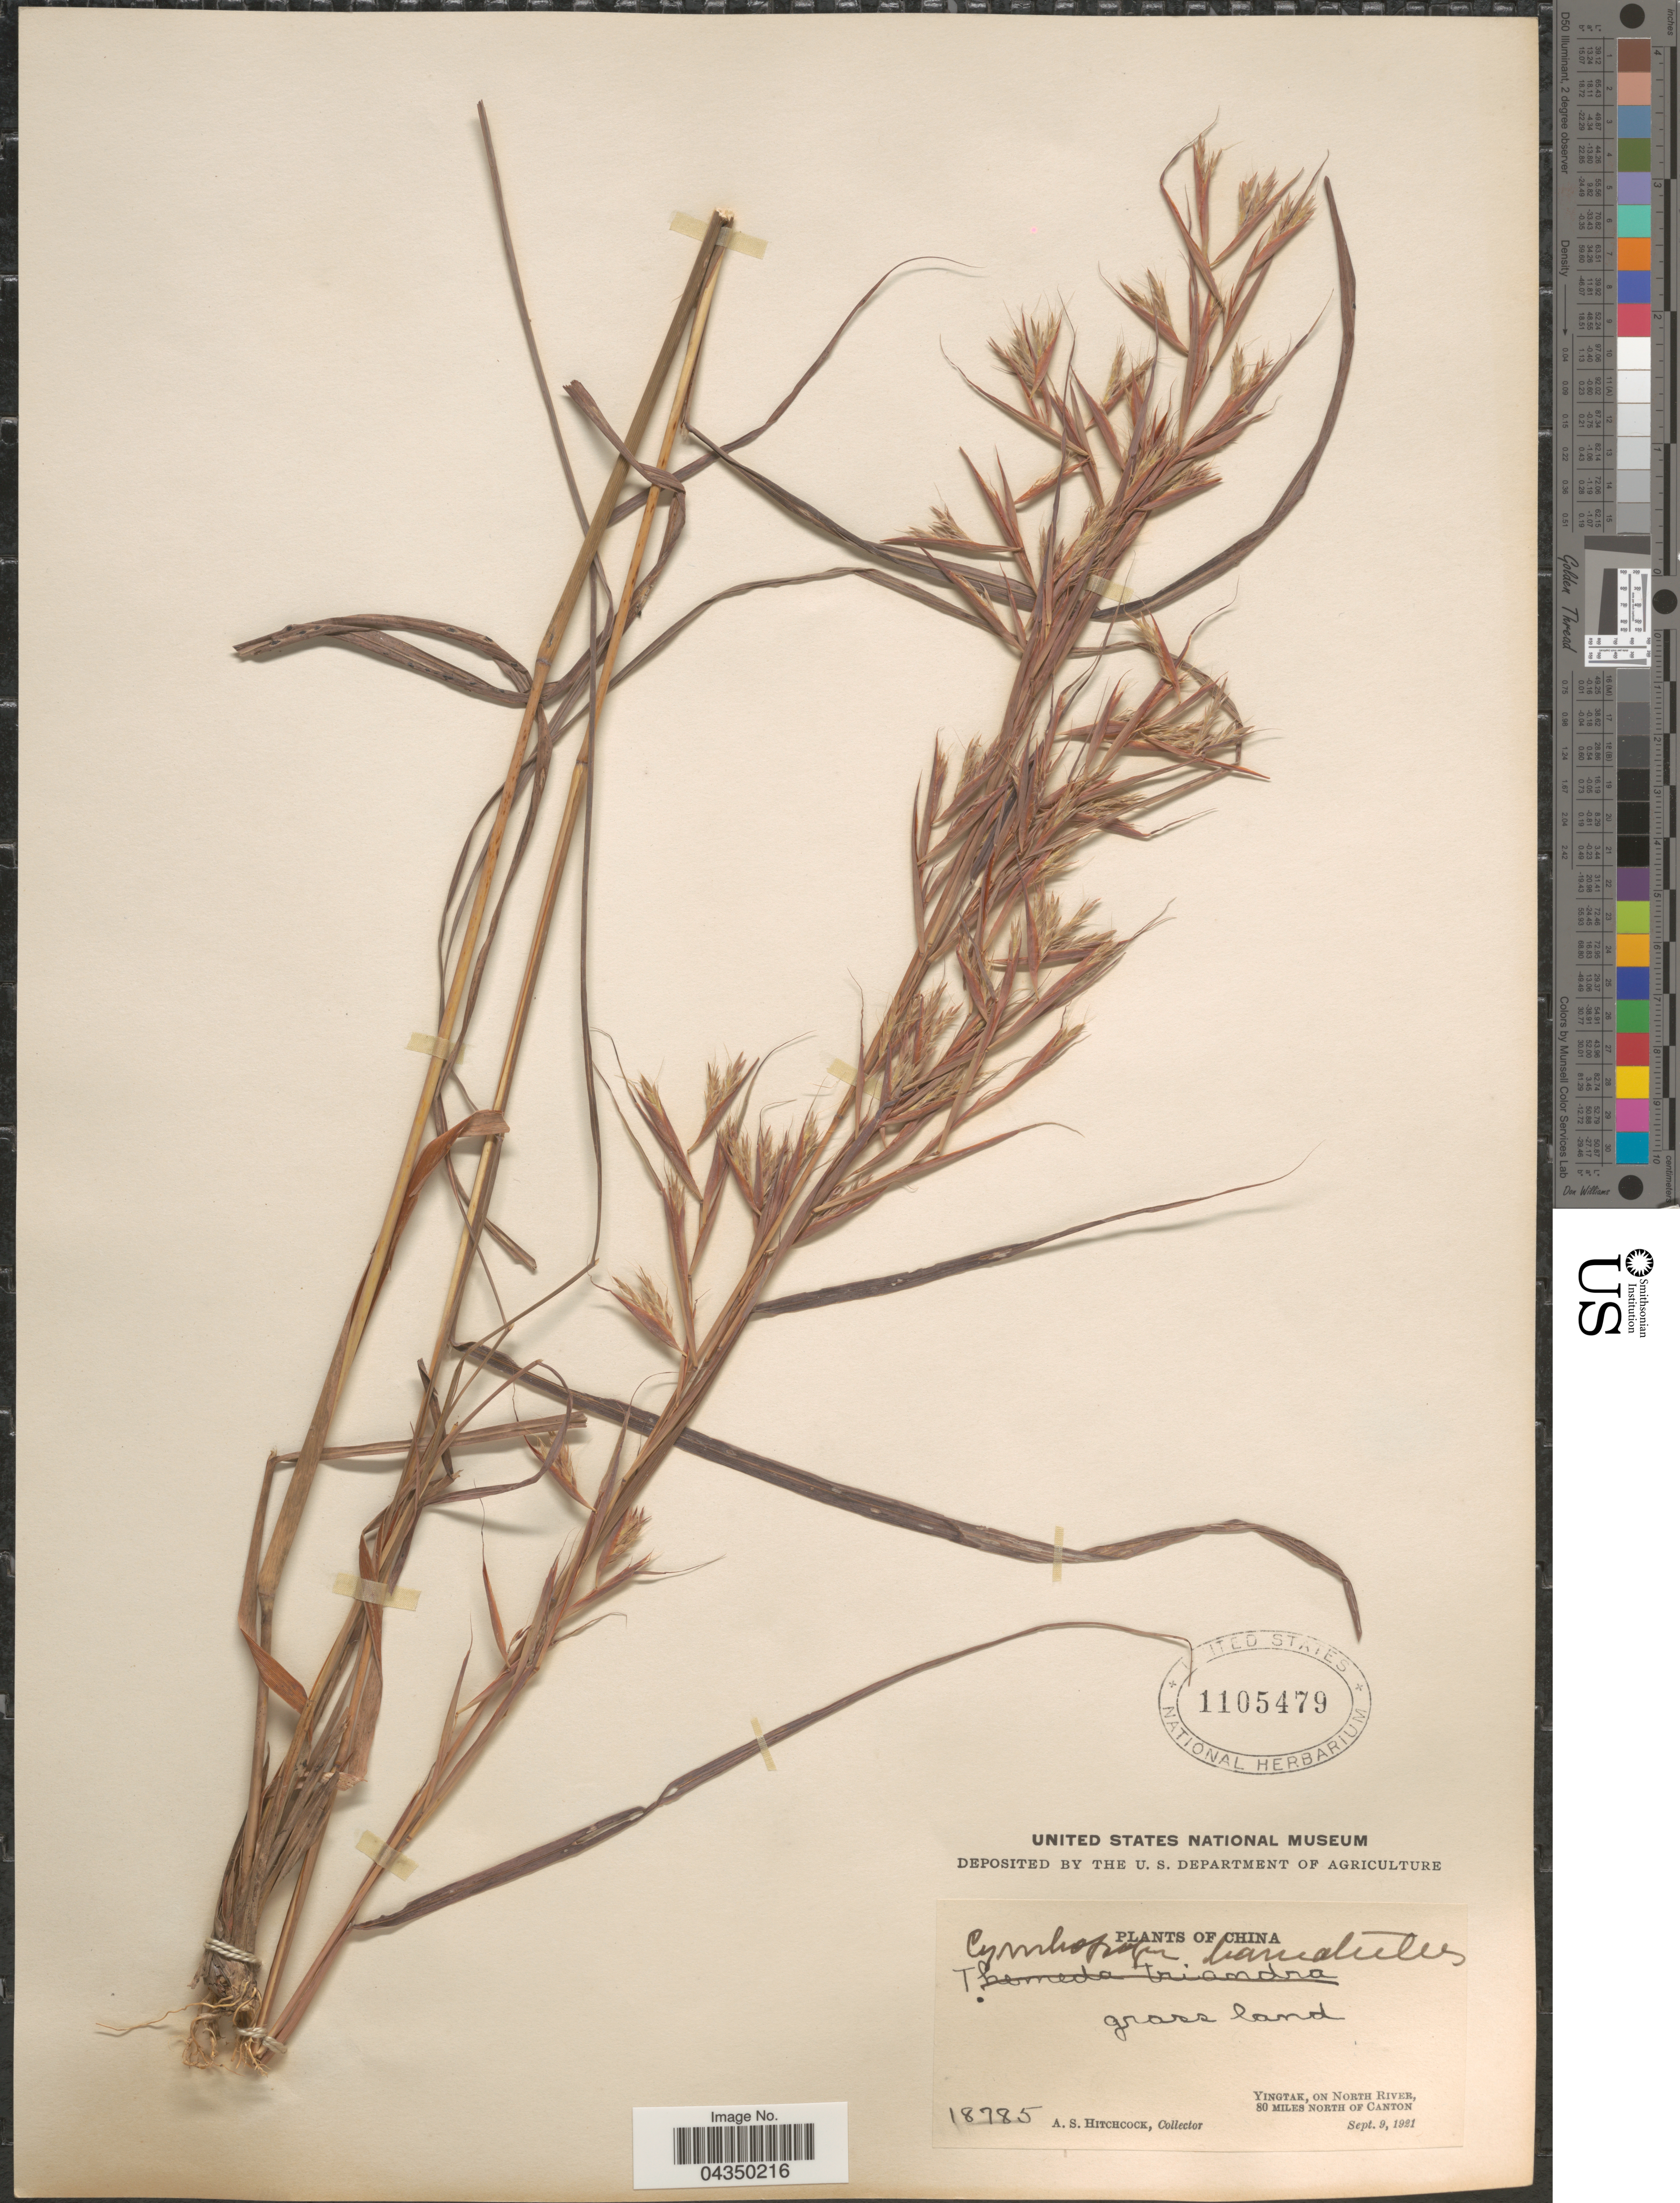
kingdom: Plantae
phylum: Tracheophyta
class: Liliopsida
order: Poales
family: Poaceae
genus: Cymbopogon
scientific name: Cymbopogon tortilis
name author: (J. Presl) A. Camus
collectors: A. S. Hitchcock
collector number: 18785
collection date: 1921-09-09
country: China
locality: Grass land. Yingtak, on North River, 80 miles north of Canton.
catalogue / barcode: US 1105479